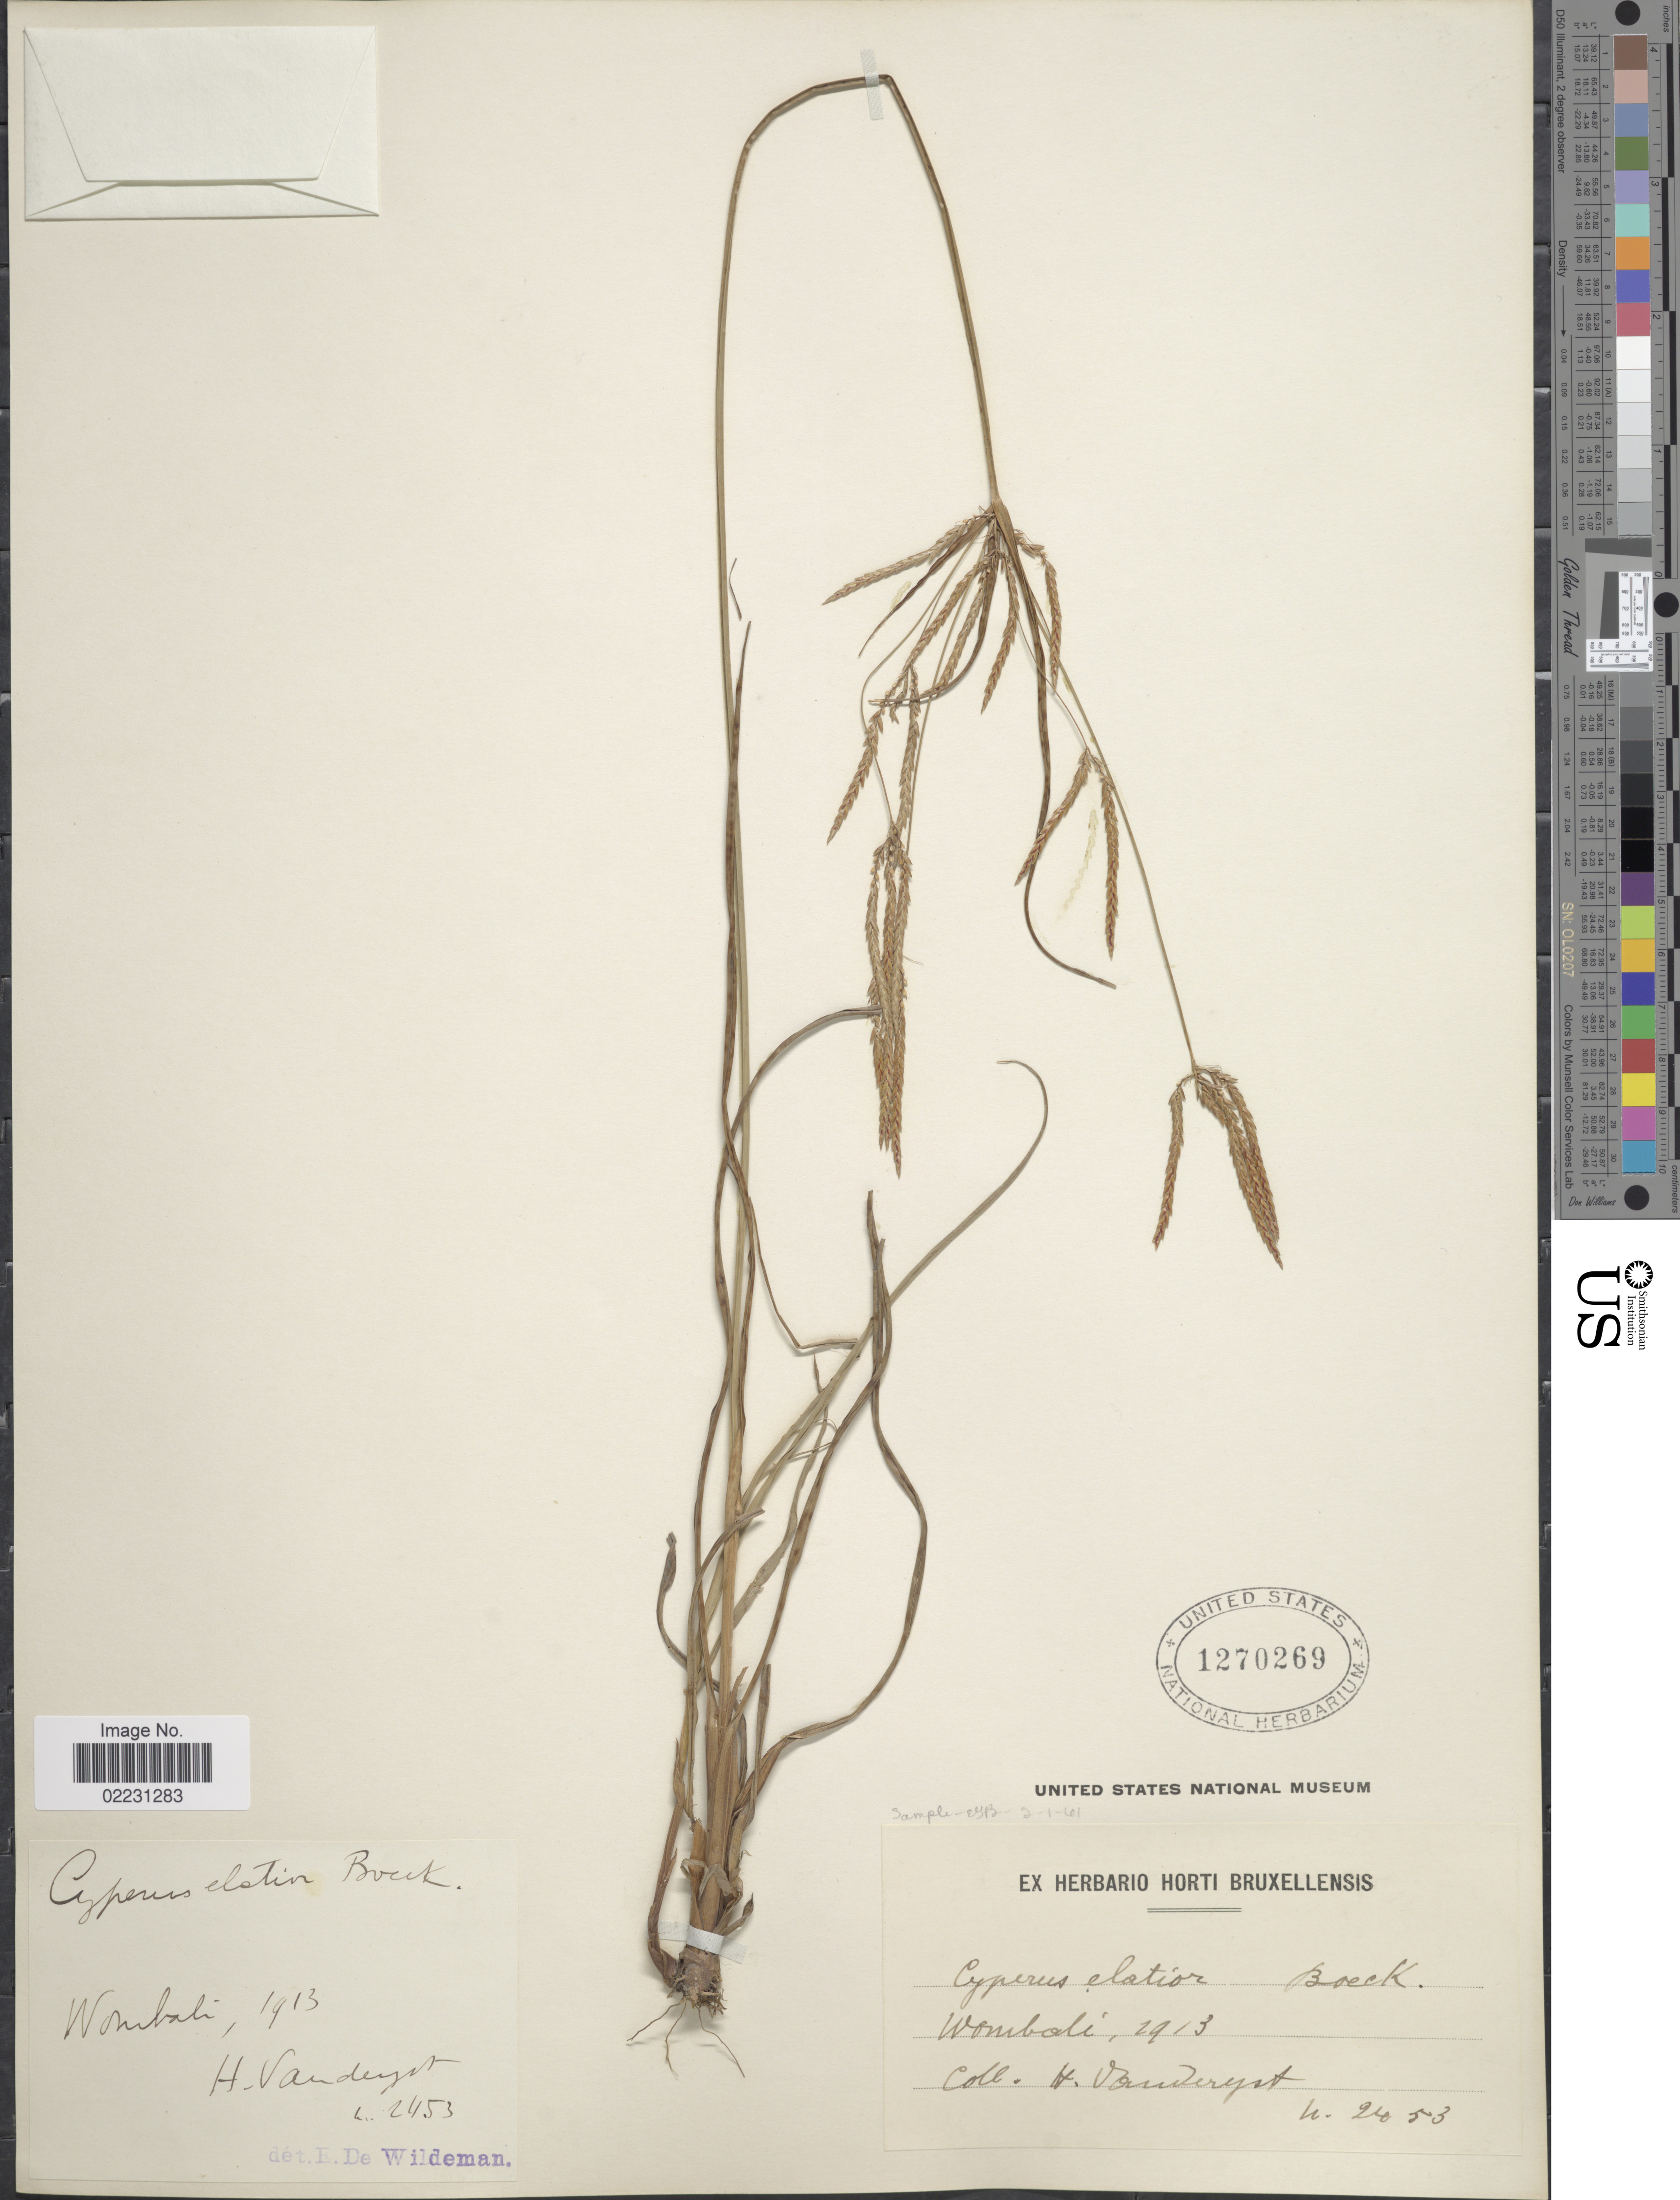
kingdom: Plantae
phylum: Tracheophyta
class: Liliopsida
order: Poales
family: Cyperaceae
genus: Cyperus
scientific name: Cyperus sp.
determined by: Strong, Mark T., (BOT), Smithsonian Institution - National Museum of Natural History (UNITED STATES)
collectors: H. J. R. Vanderyst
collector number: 2453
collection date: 1913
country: Congo, Democratic Republic of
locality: Wombali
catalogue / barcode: US 1270269